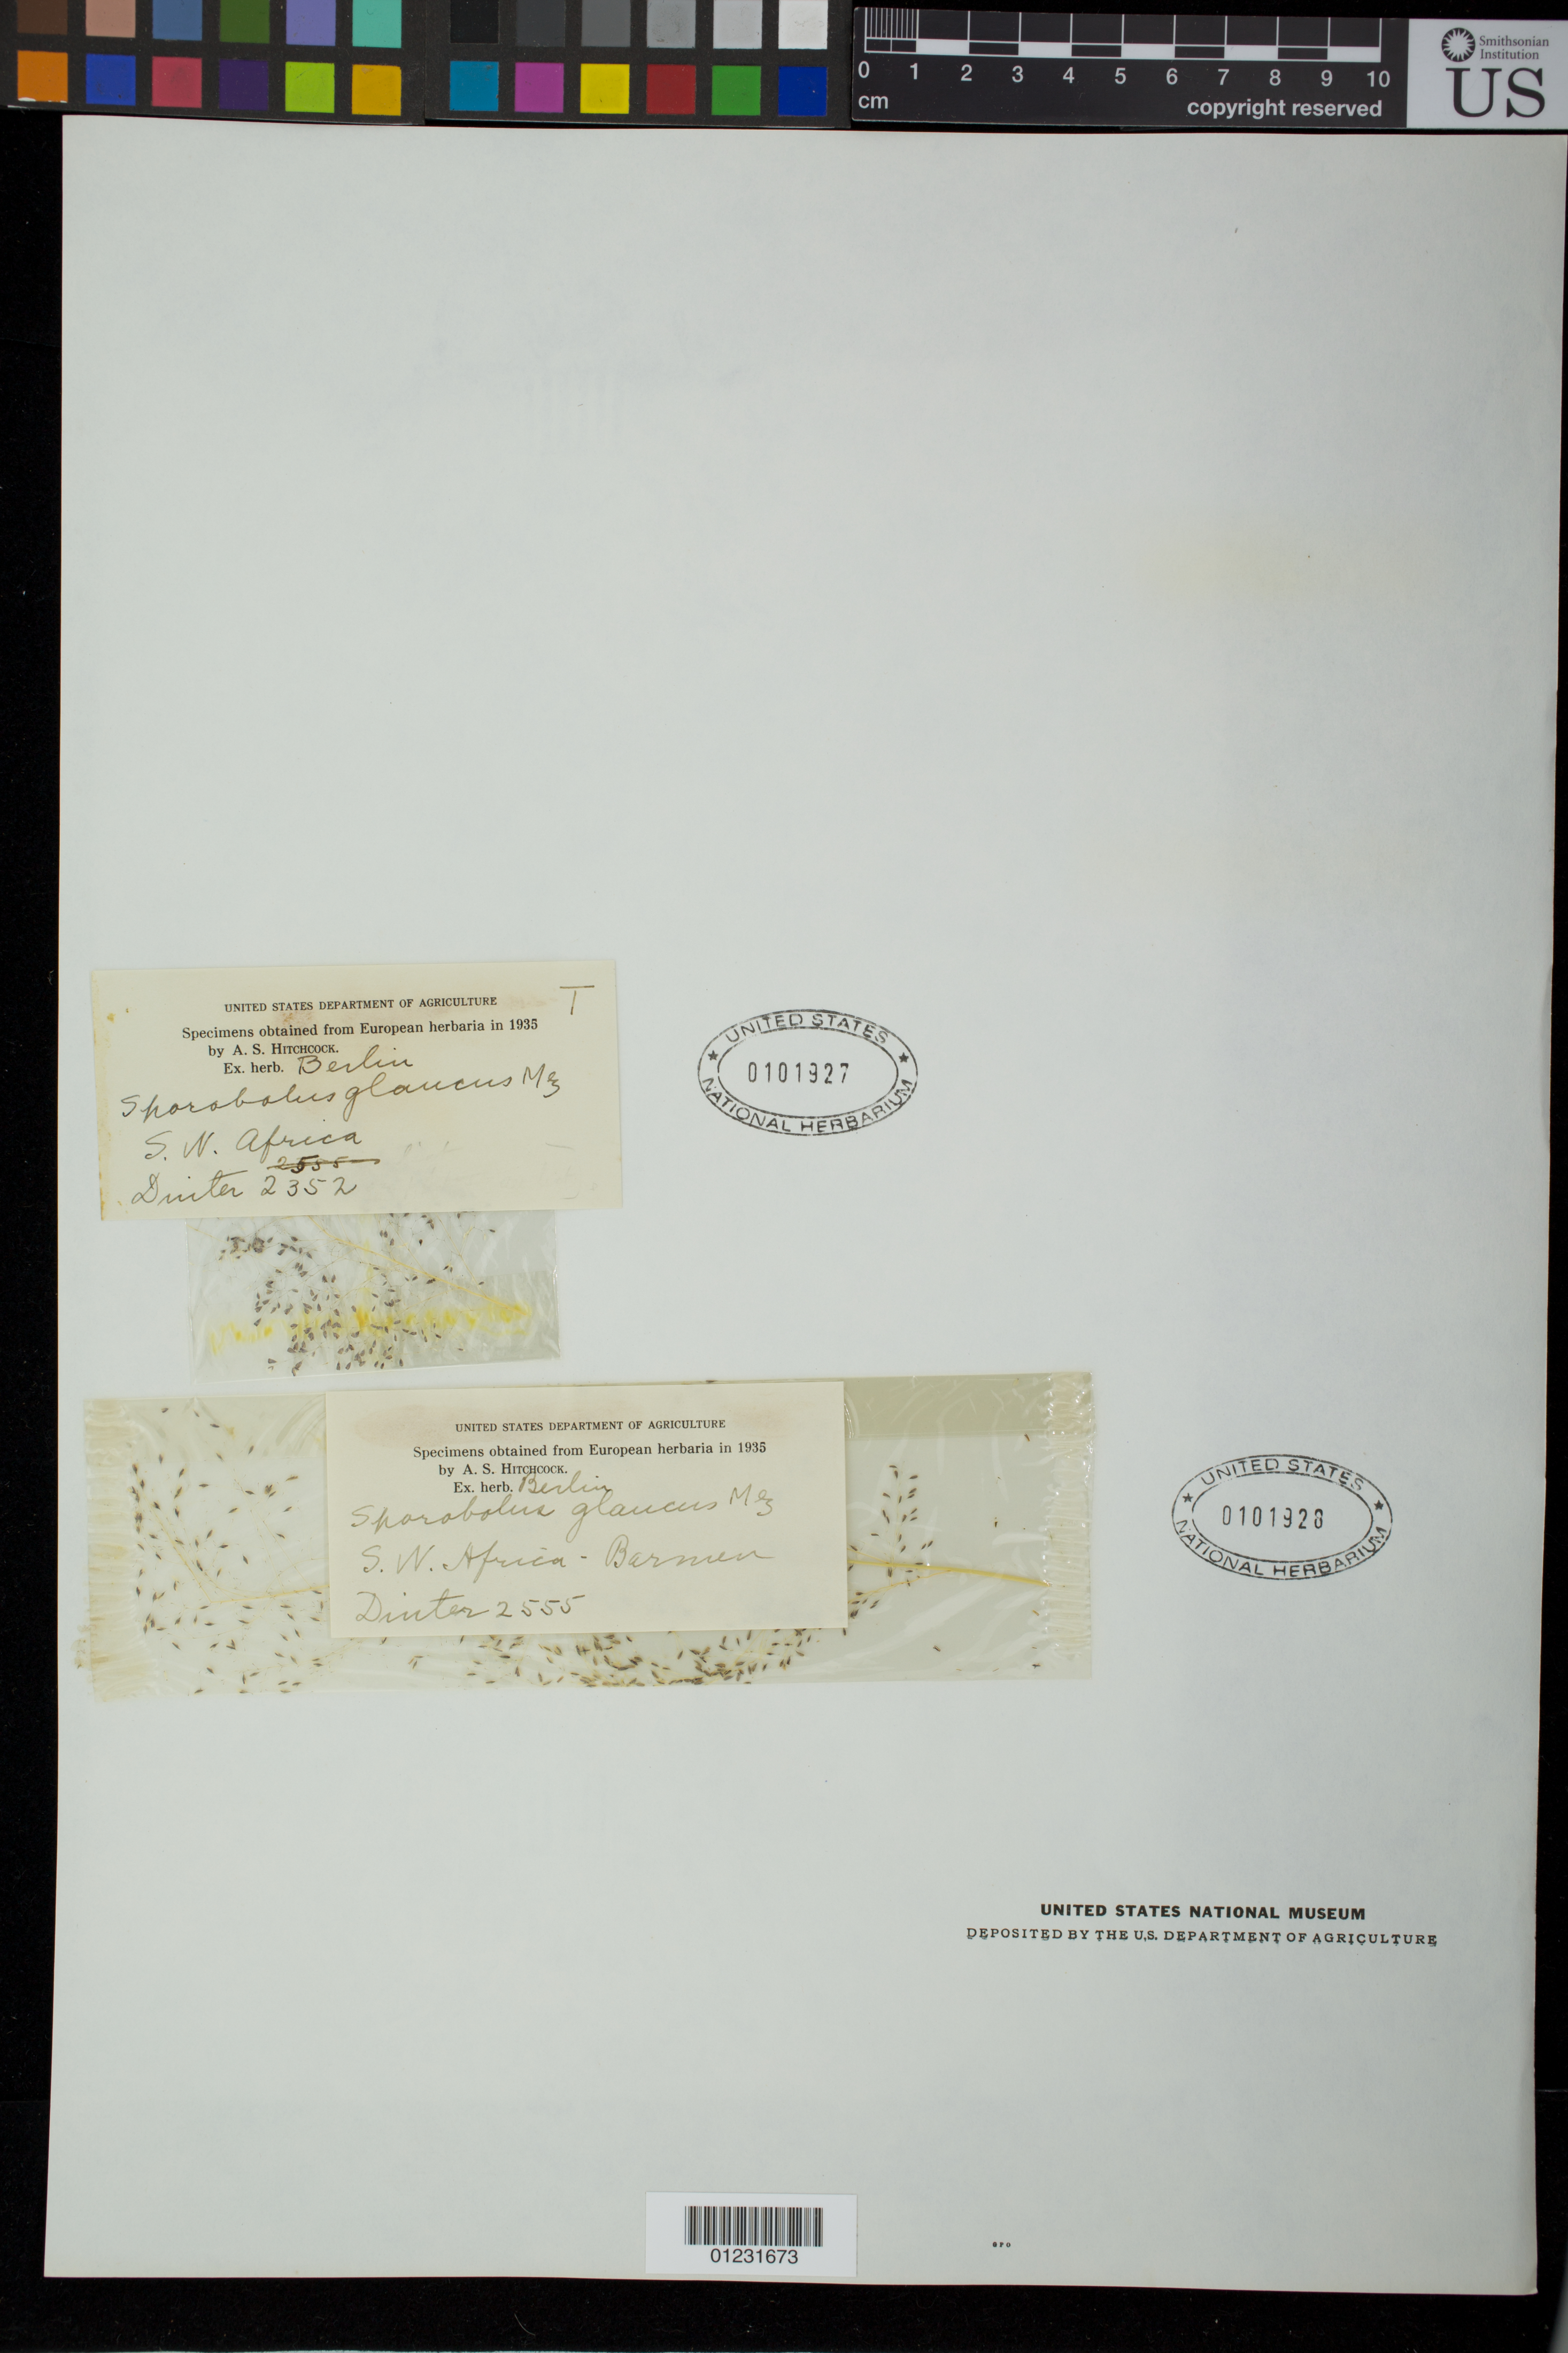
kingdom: Plantae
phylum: Tracheophyta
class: Liliopsida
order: Poales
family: Poaceae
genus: Sporobolus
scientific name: Sporobolus glaucus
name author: Mez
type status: Syntype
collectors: M. Dinter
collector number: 2555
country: Namibia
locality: S.W. Africa, Barmen.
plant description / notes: Fragmentary material of type specimen ex herb. Berlin.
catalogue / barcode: US 101928